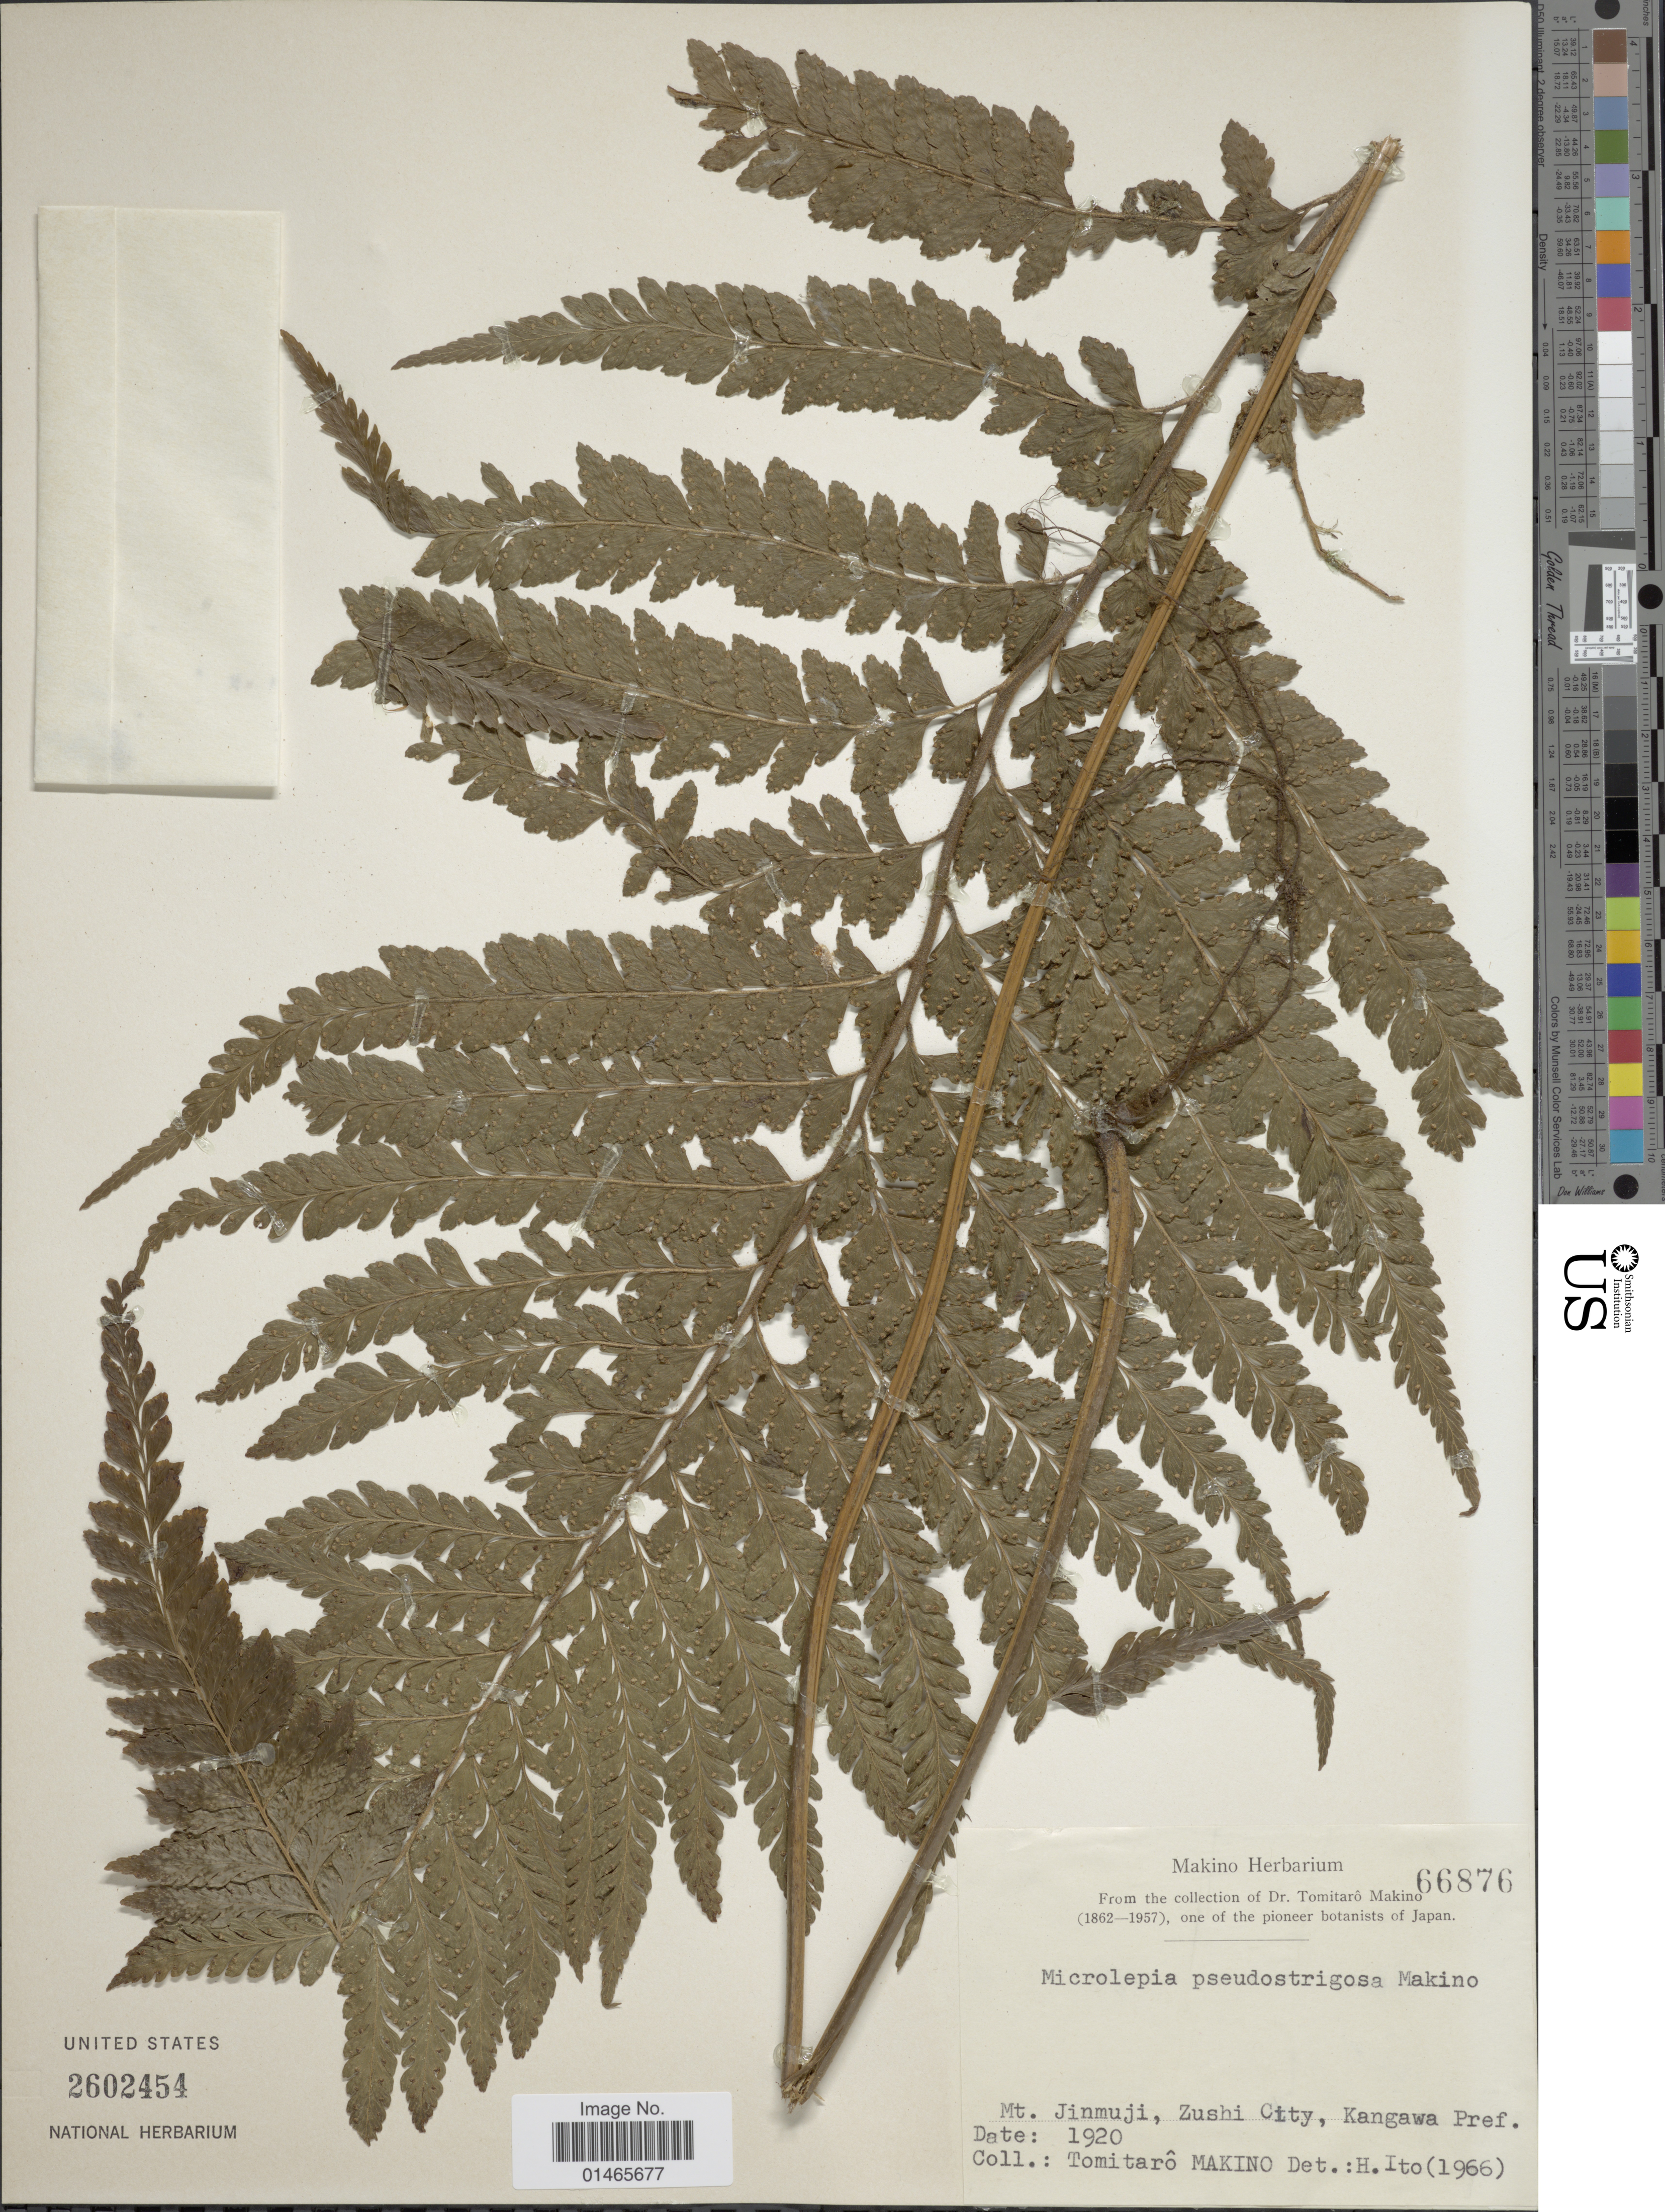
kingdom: Plantae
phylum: Tracheophyta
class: Polypodiopsida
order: Polypodiales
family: Dennstaedtiaceae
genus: Microlepia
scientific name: Microlepia pseudostrigosa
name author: Makino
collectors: T. Makino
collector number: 66876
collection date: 1920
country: Japan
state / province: Kanagawa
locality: Mt. Jinmuji, Zushi City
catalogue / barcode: US 2602454